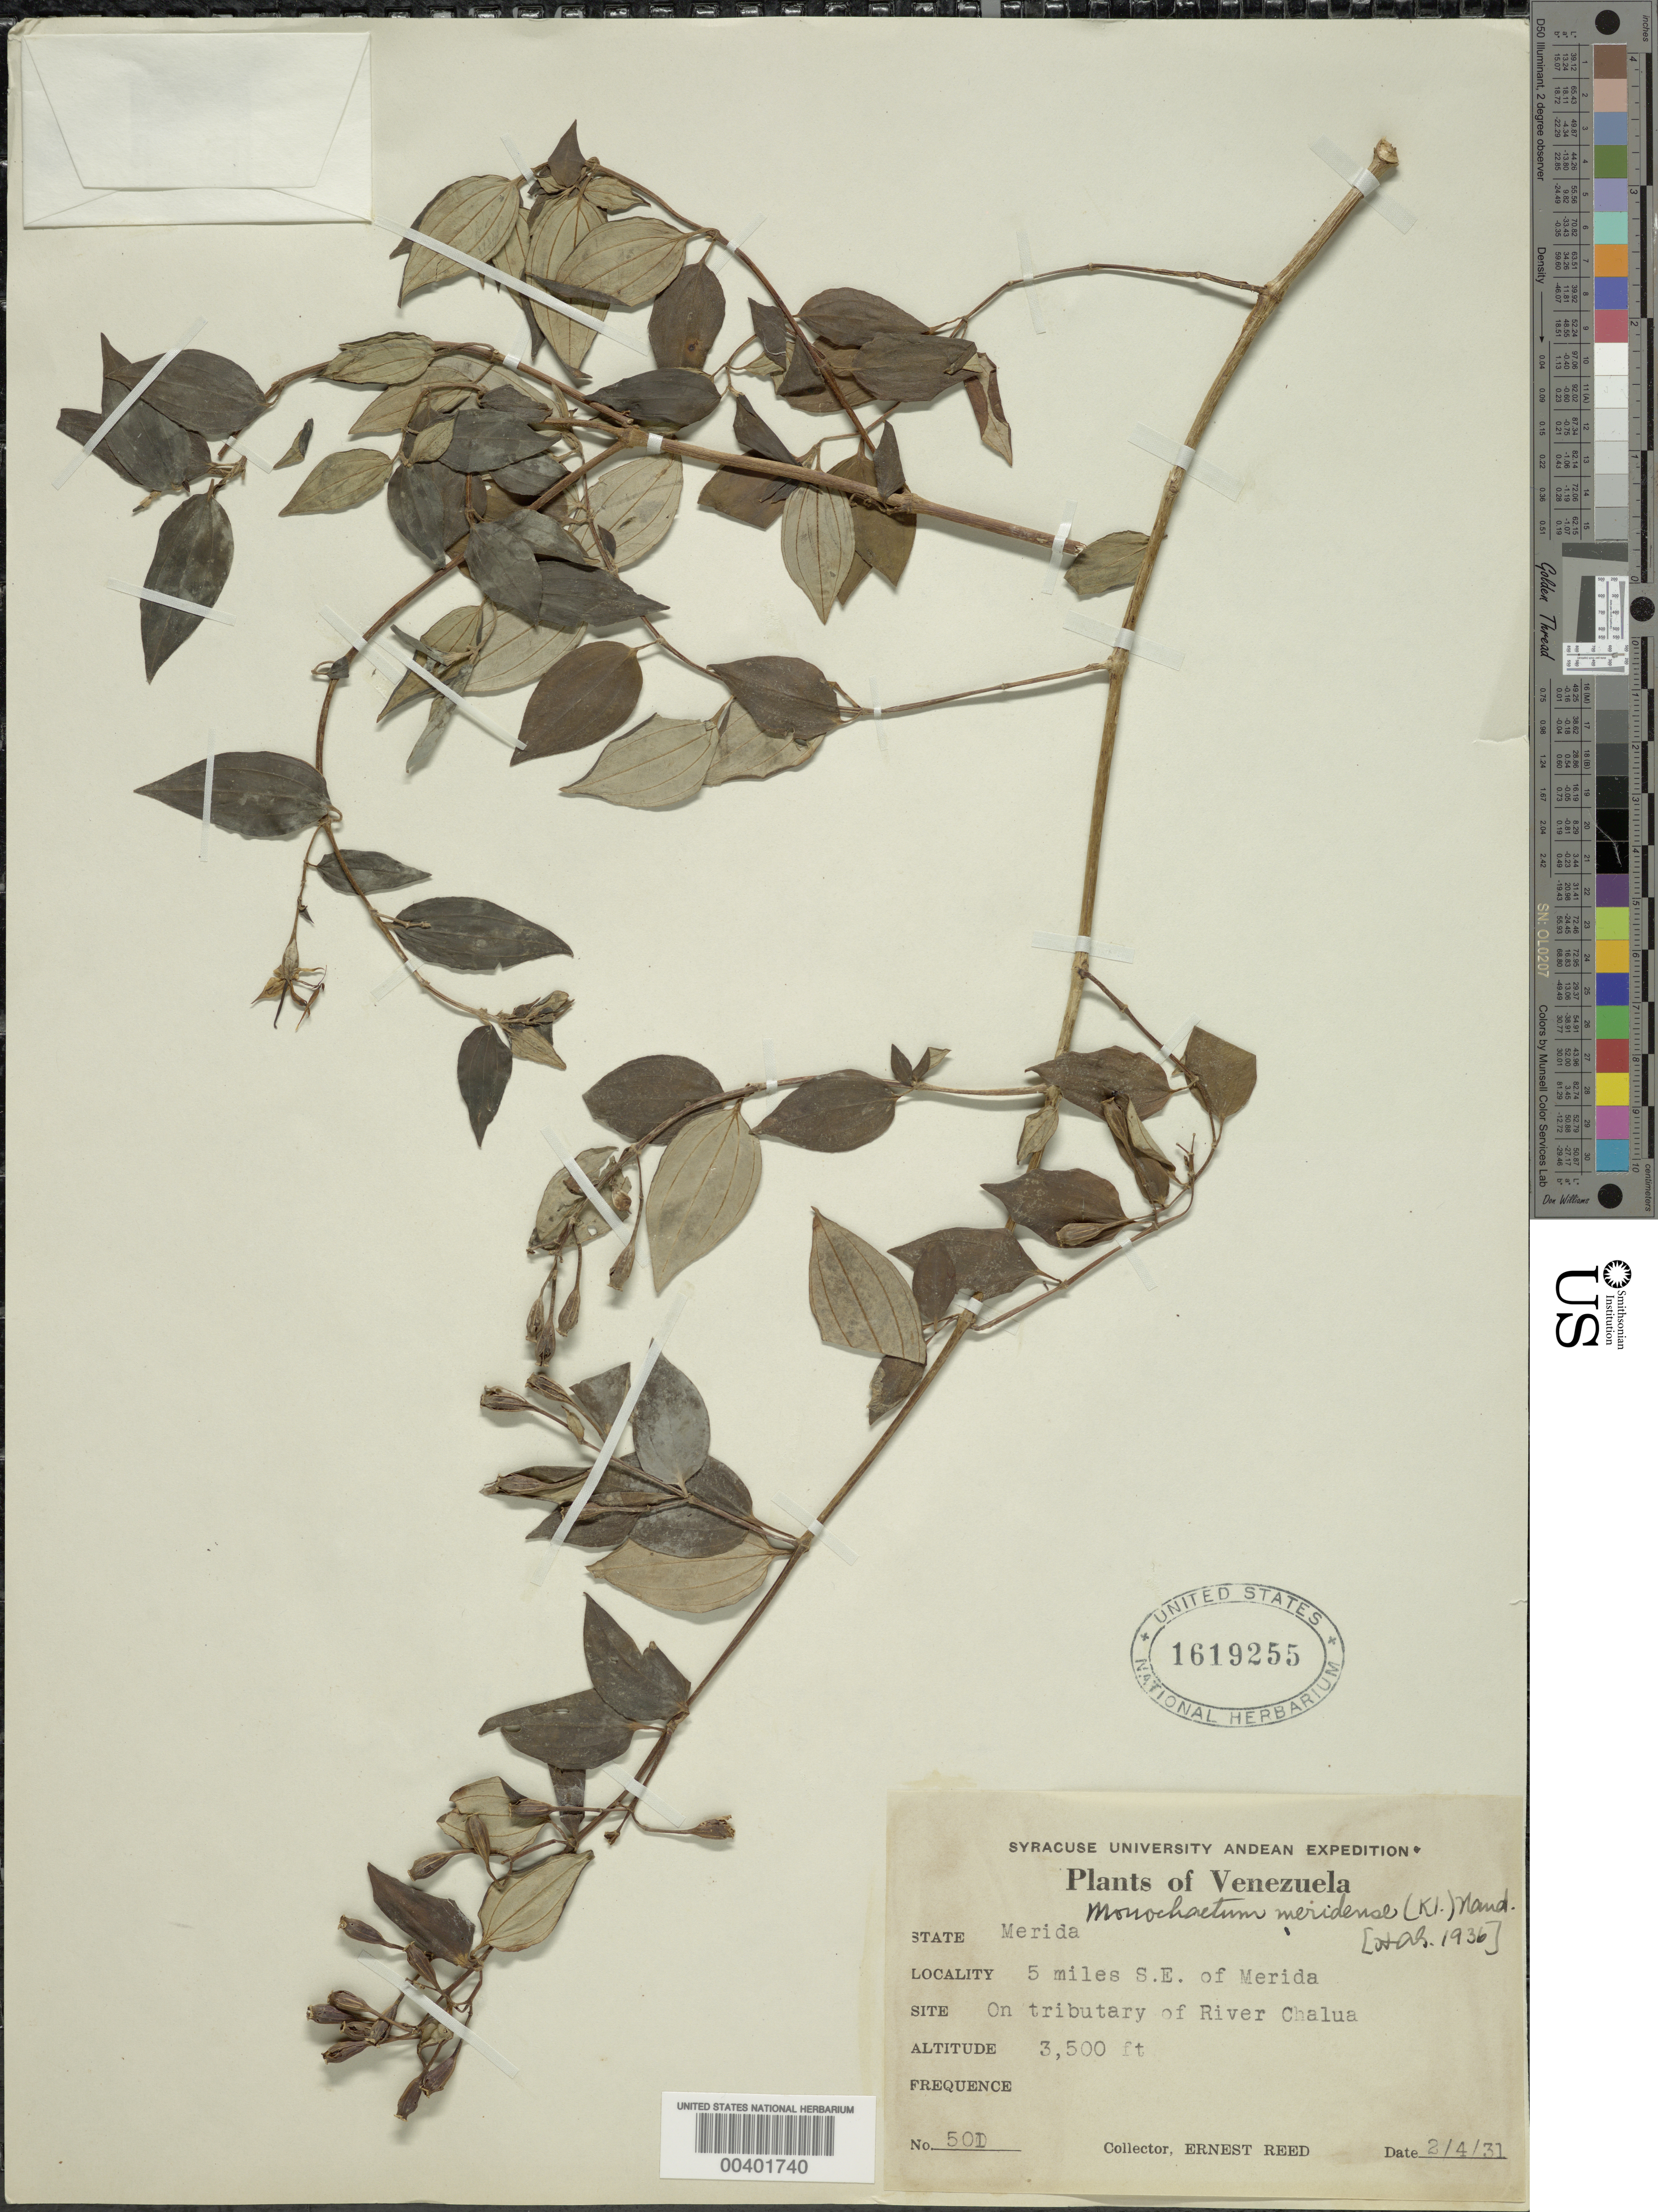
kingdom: Plantae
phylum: Tracheophyta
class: Magnoliopsida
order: Myrtales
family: Melastomataceae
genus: Monochaetum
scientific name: Monochaetum meridense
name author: (H. Karst.) Naudin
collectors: E. Reed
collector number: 50D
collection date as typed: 02 Apr 1931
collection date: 1931-04-02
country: Venezuela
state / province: Mérida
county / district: Libertador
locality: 5 miles S.E. of Mérida. On tributary of River Chalua. Merida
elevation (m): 1067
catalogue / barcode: US 1619255